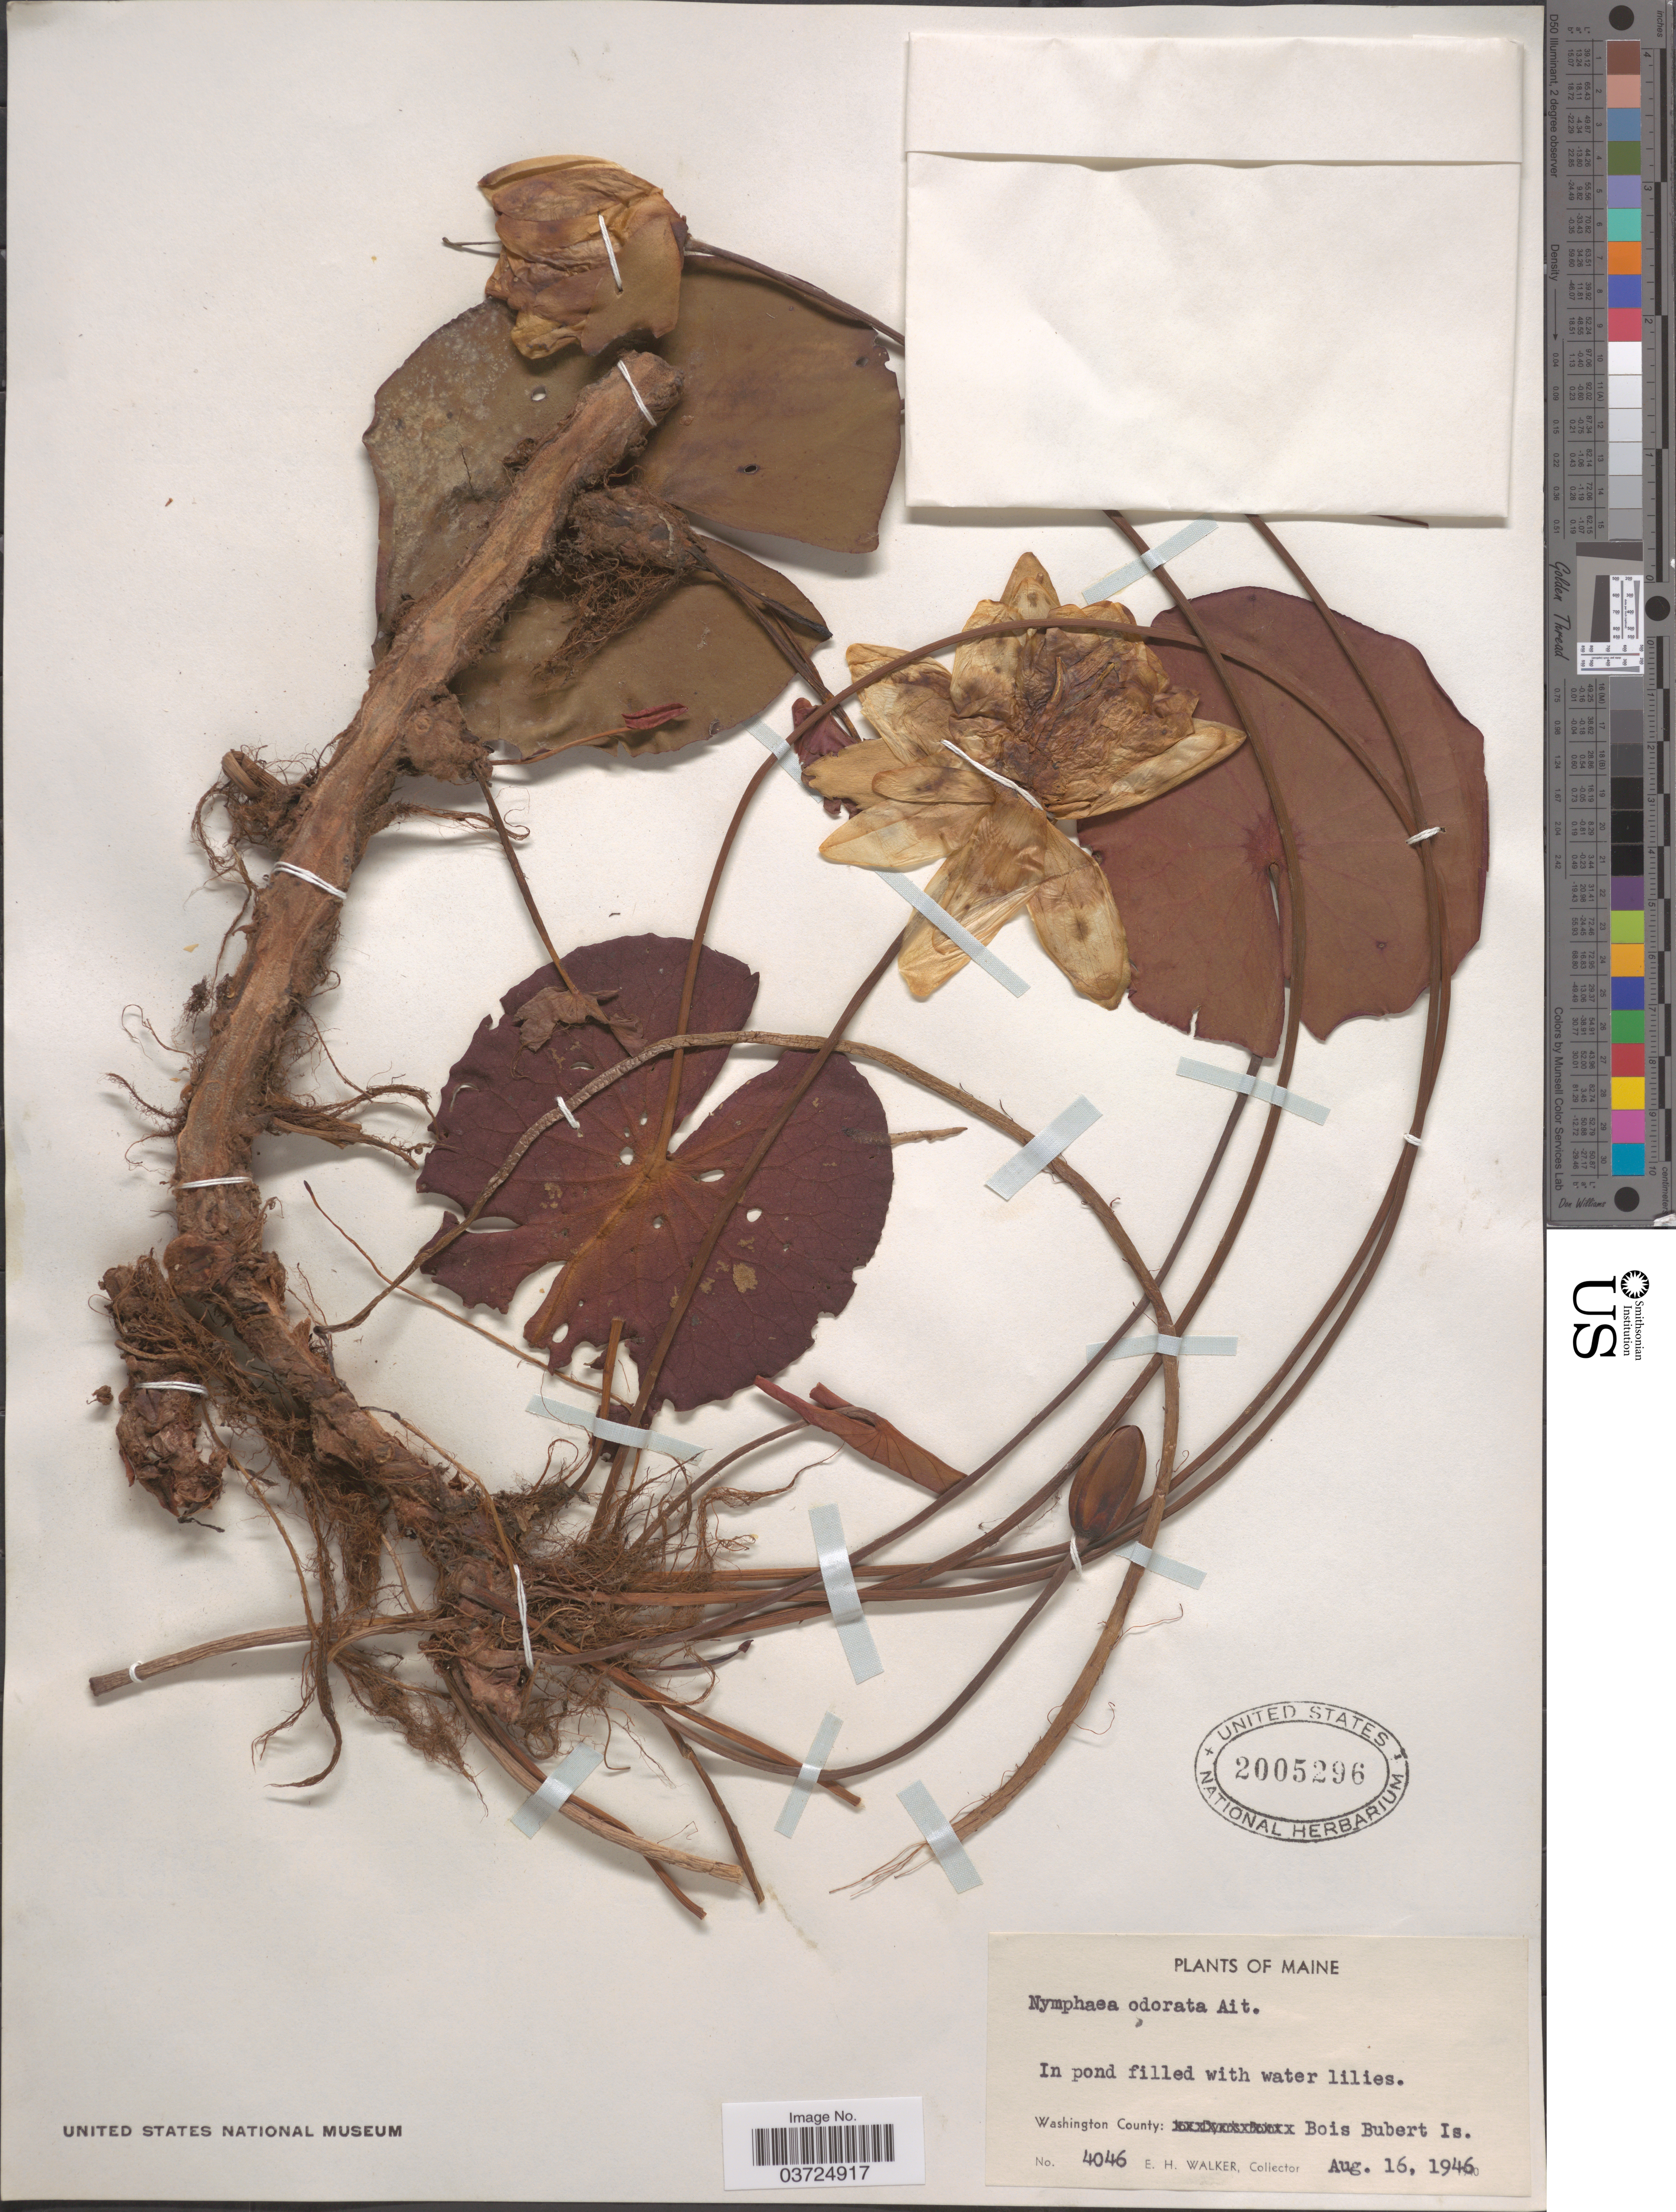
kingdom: Plantae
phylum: Tracheophyta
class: Magnoliopsida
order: Nymphaeales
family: Nymphaeaceae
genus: Nymphaea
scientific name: Nymphaea odorata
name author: Aiton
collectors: E. H. Walker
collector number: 4046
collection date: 1946-08-16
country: United States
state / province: Maine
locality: Washington County: Bois Bubert Is.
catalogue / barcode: US 2005296